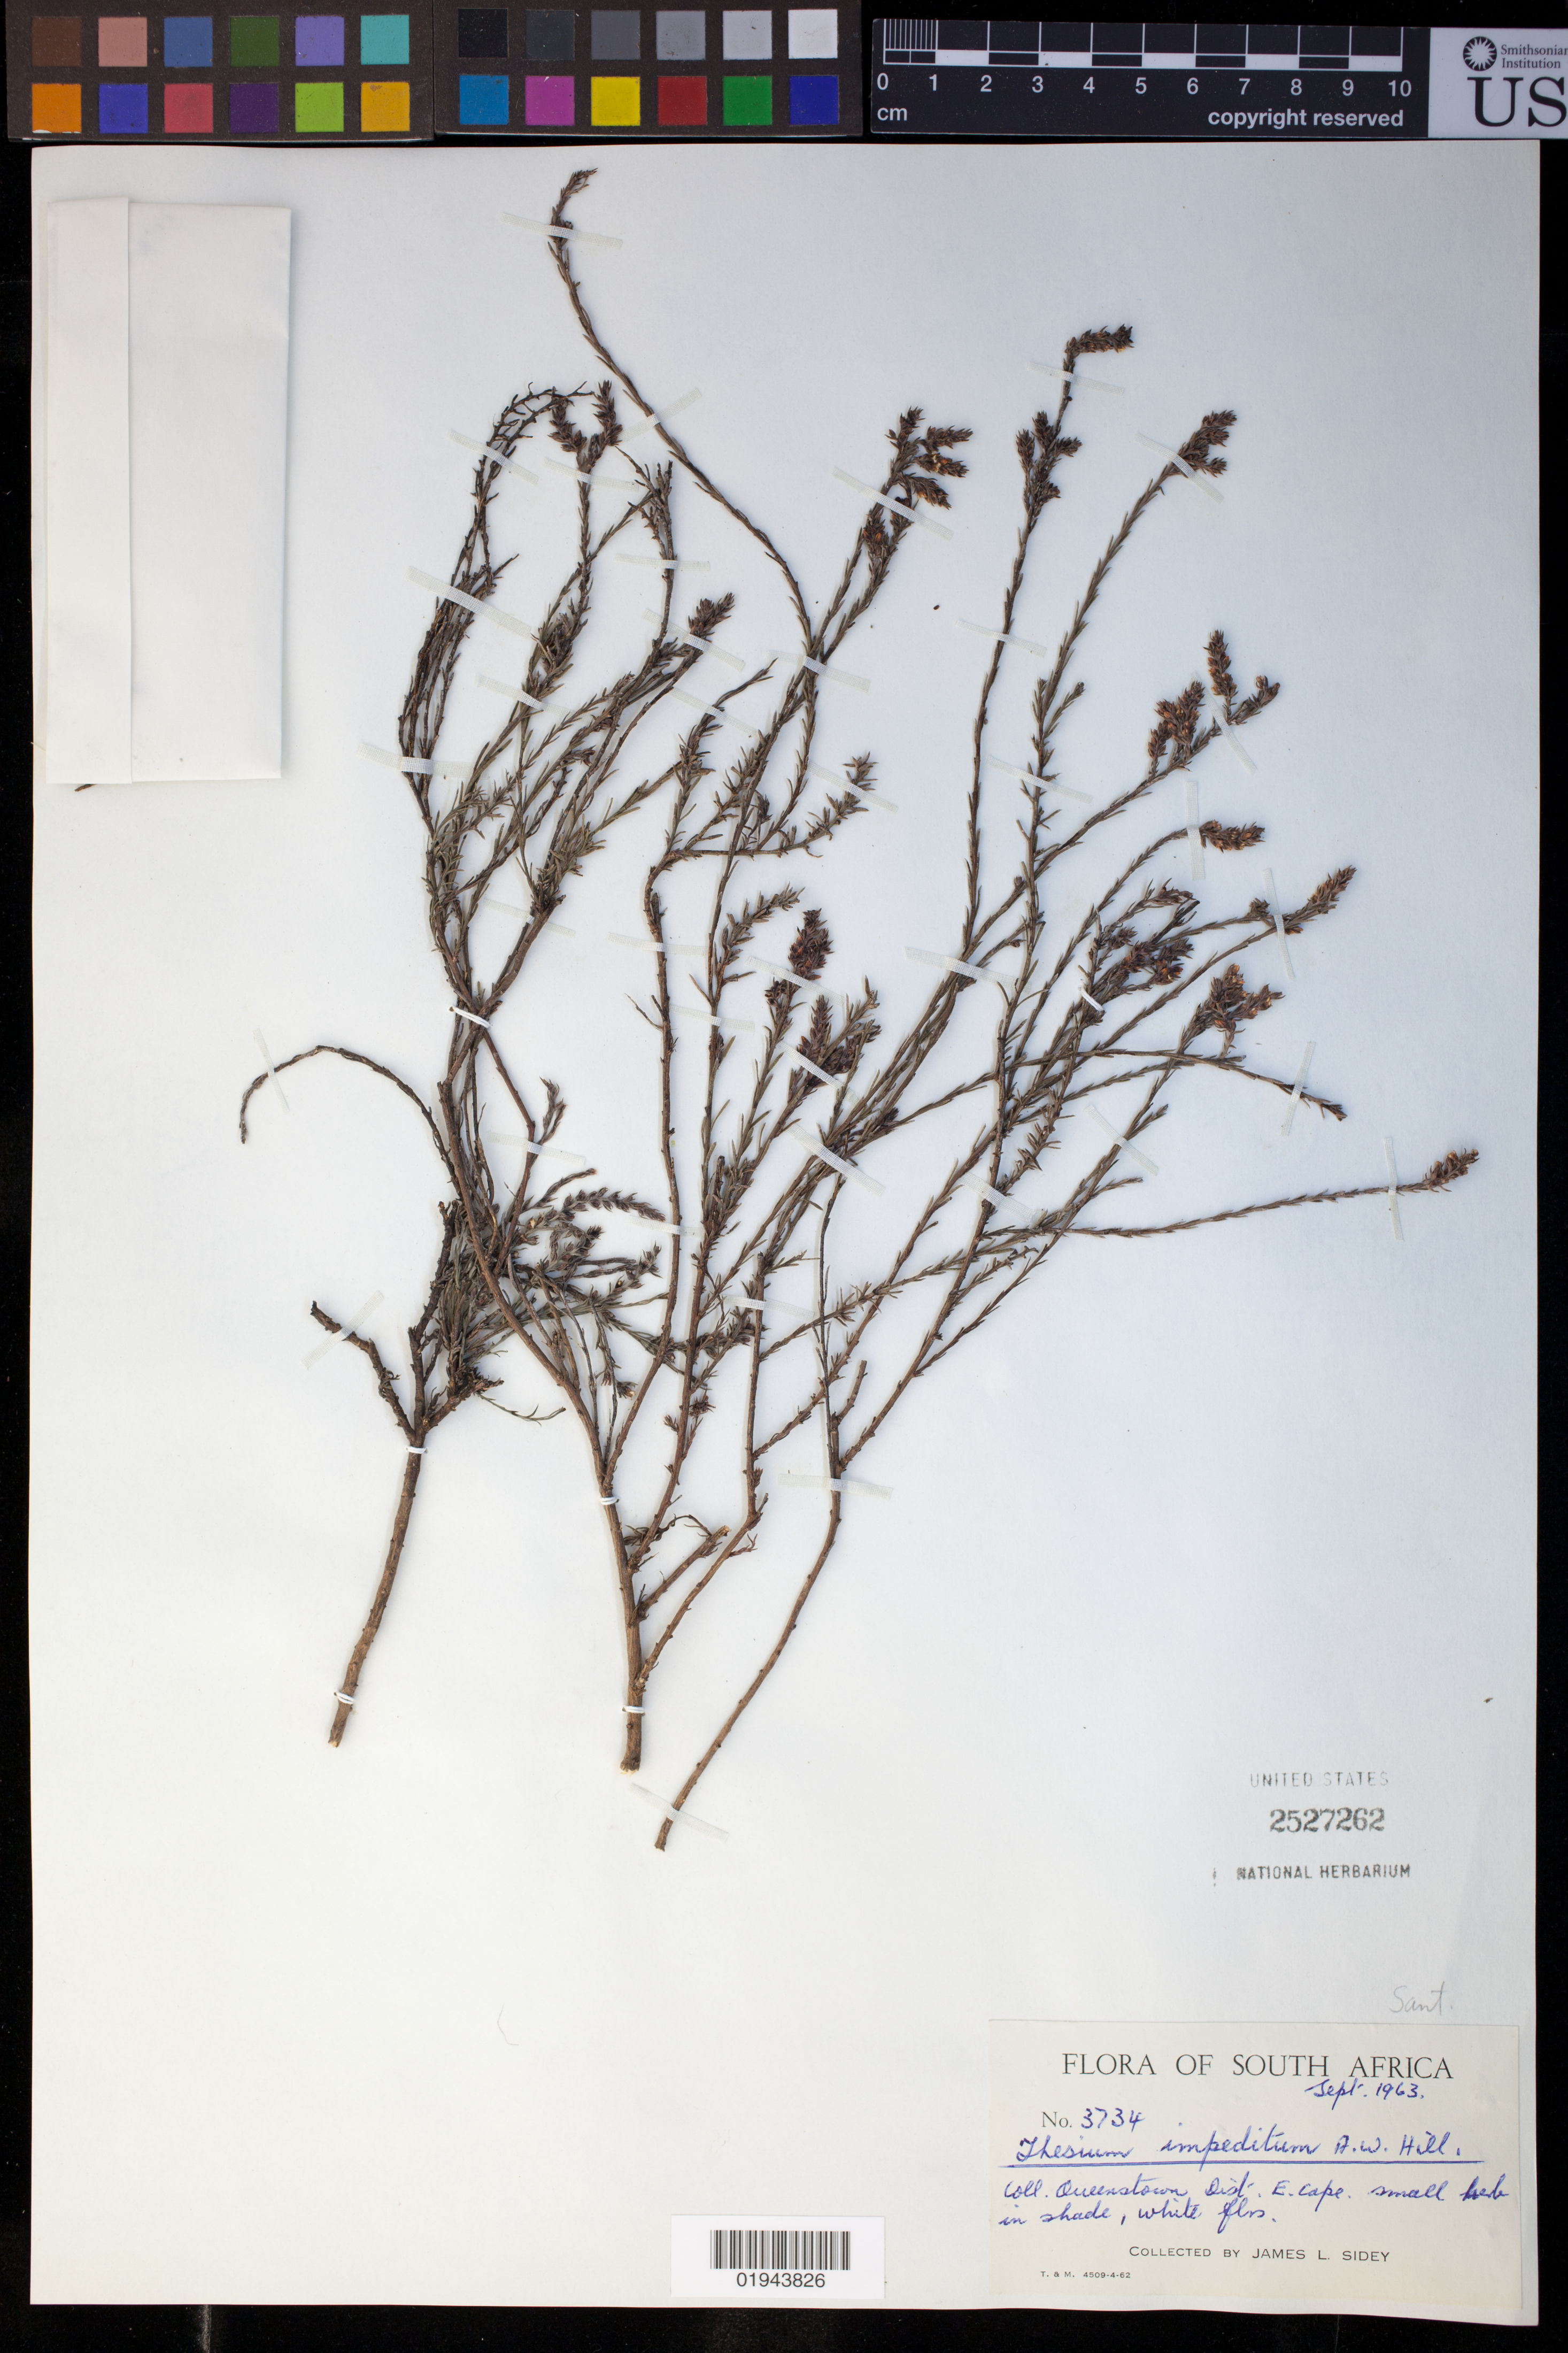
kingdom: Plantae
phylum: Tracheophyta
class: Magnoliopsida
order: Santalales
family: Thesiaceae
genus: Thesium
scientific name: Thesium impeditum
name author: A.W. Hill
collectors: J. L. Sidey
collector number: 3734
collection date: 1963-09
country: South Africa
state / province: Eastern Cape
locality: Queenstown Dist.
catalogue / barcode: US 2527262